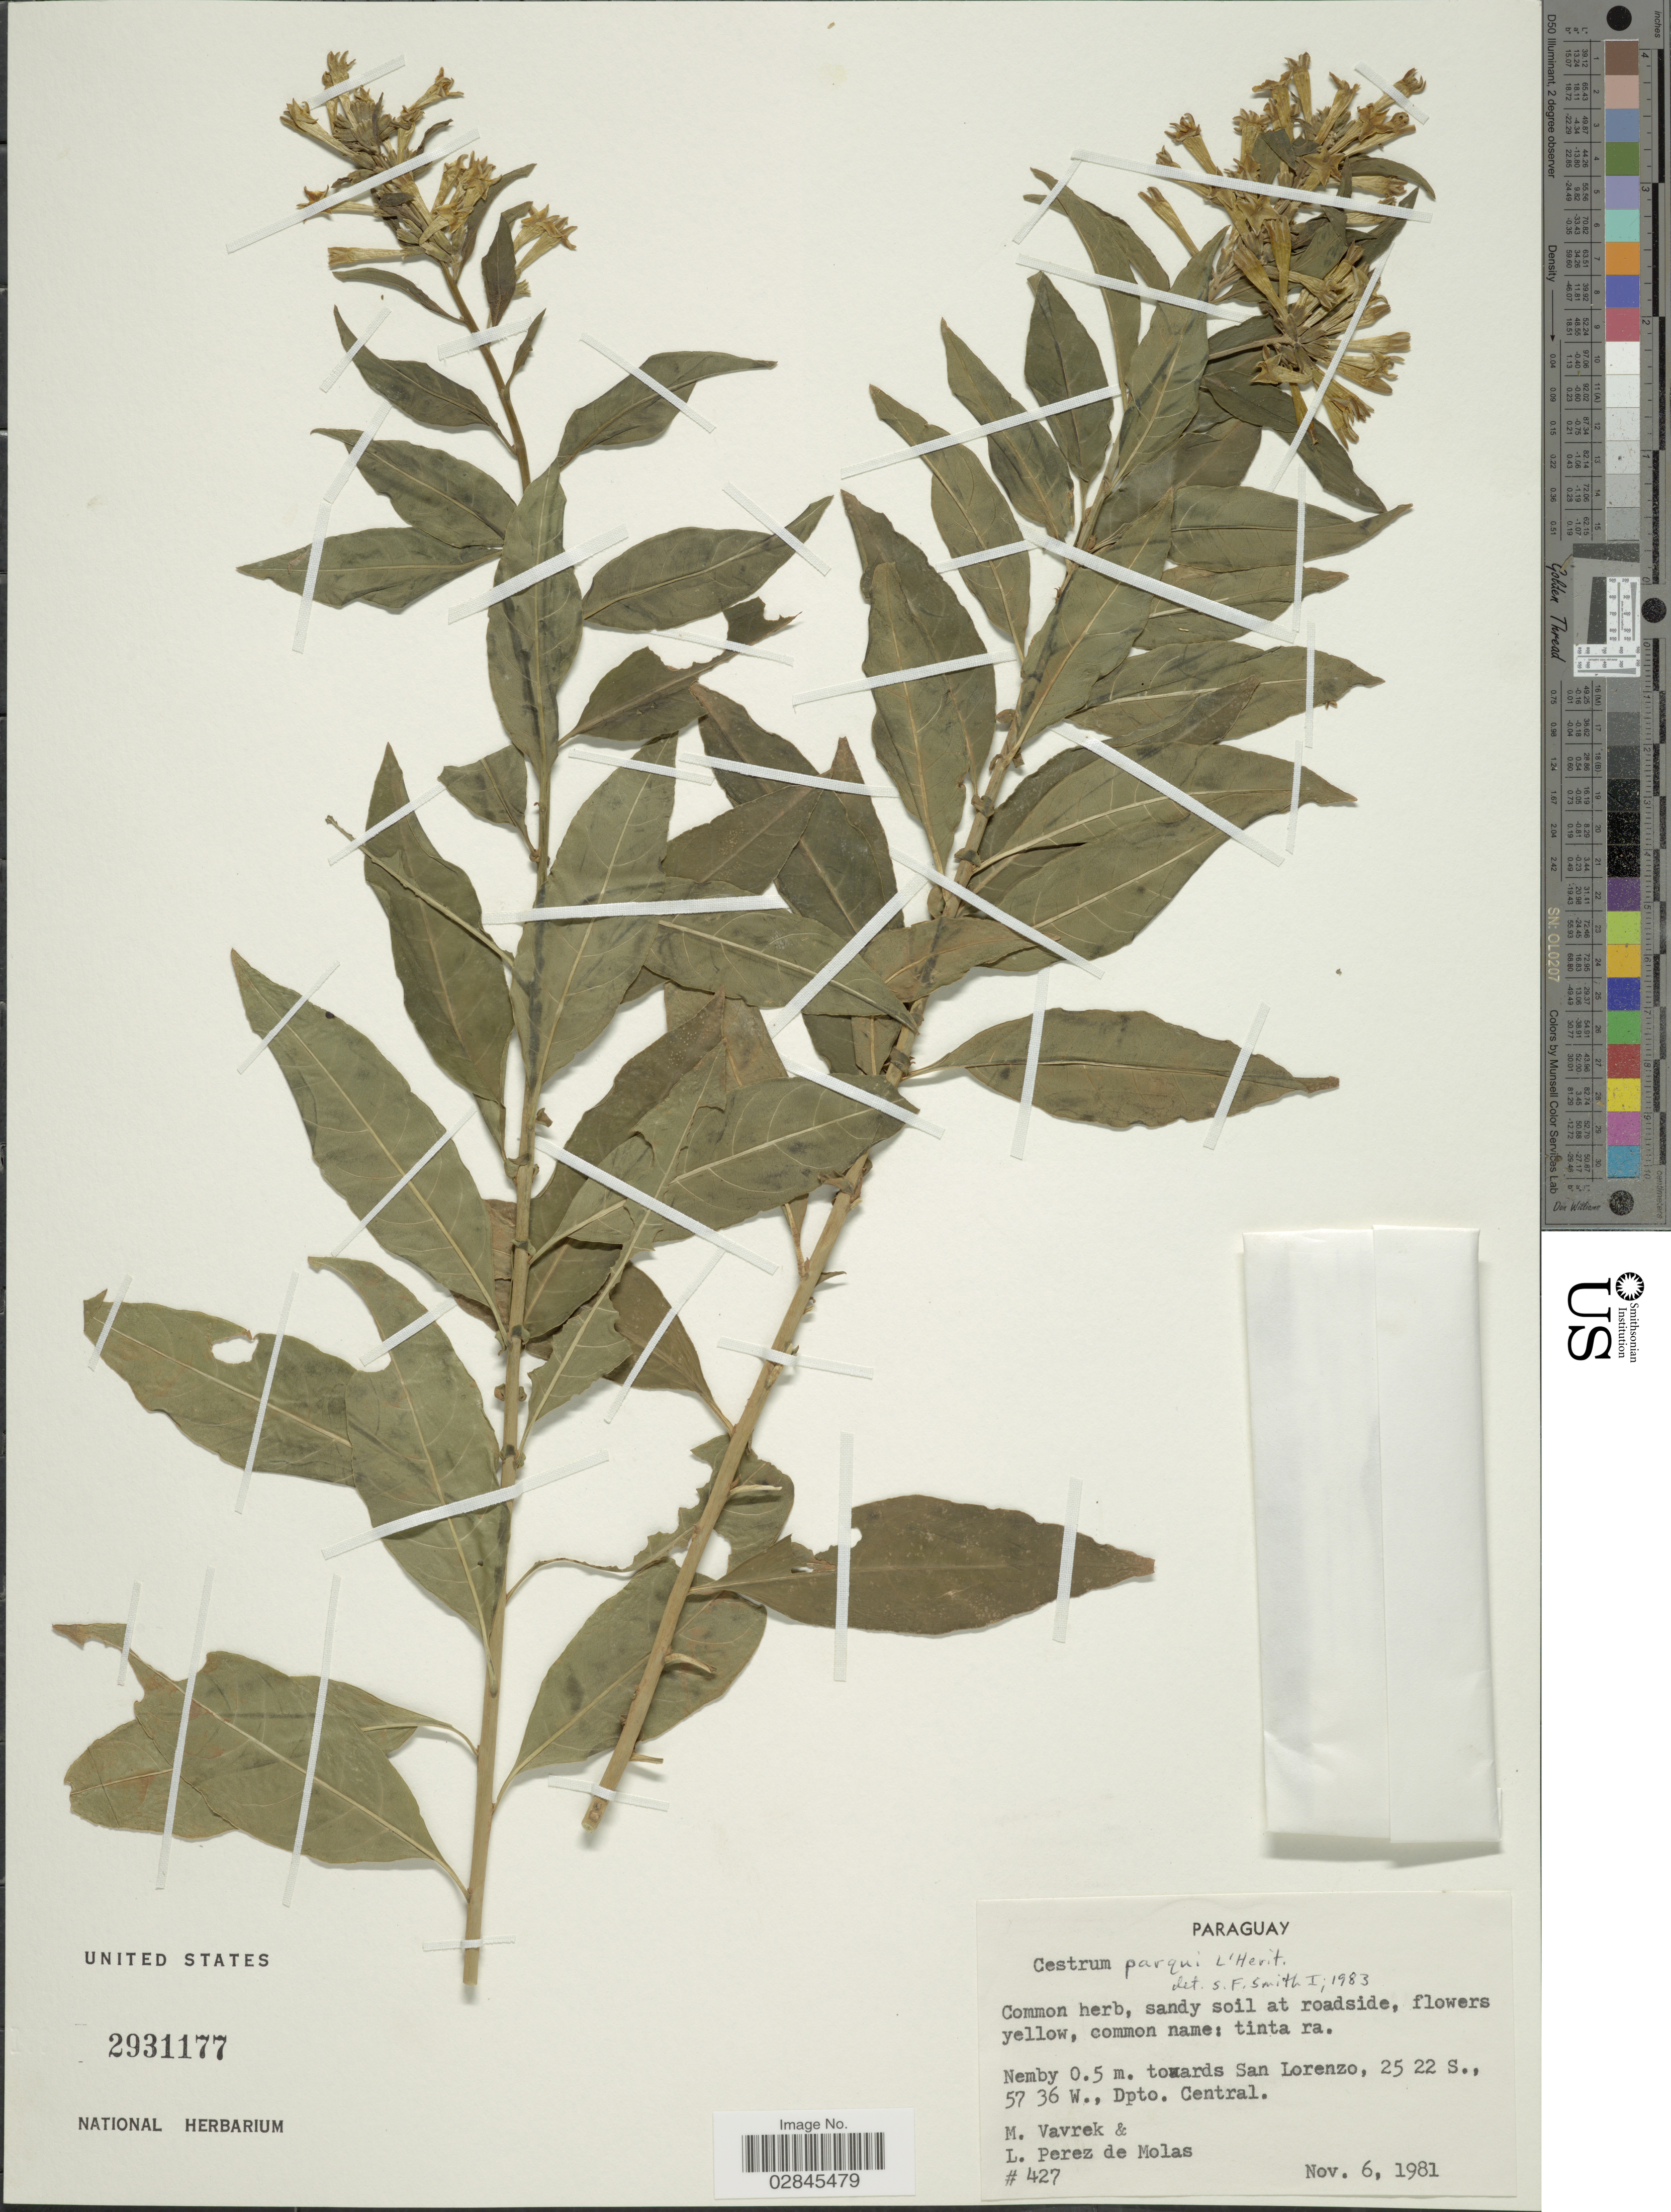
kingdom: Plantae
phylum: Tracheophyta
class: Magnoliopsida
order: Solanales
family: Solanaceae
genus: Cestrum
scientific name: Cestrum parqui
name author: L'Hér.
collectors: M. Vavrek & L. Perez de Molas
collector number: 427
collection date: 1981-11-06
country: Paraguay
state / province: Central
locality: Nemby 0.5 m. towards San Lorenzo, Dpto. Central.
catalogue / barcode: US 2931177